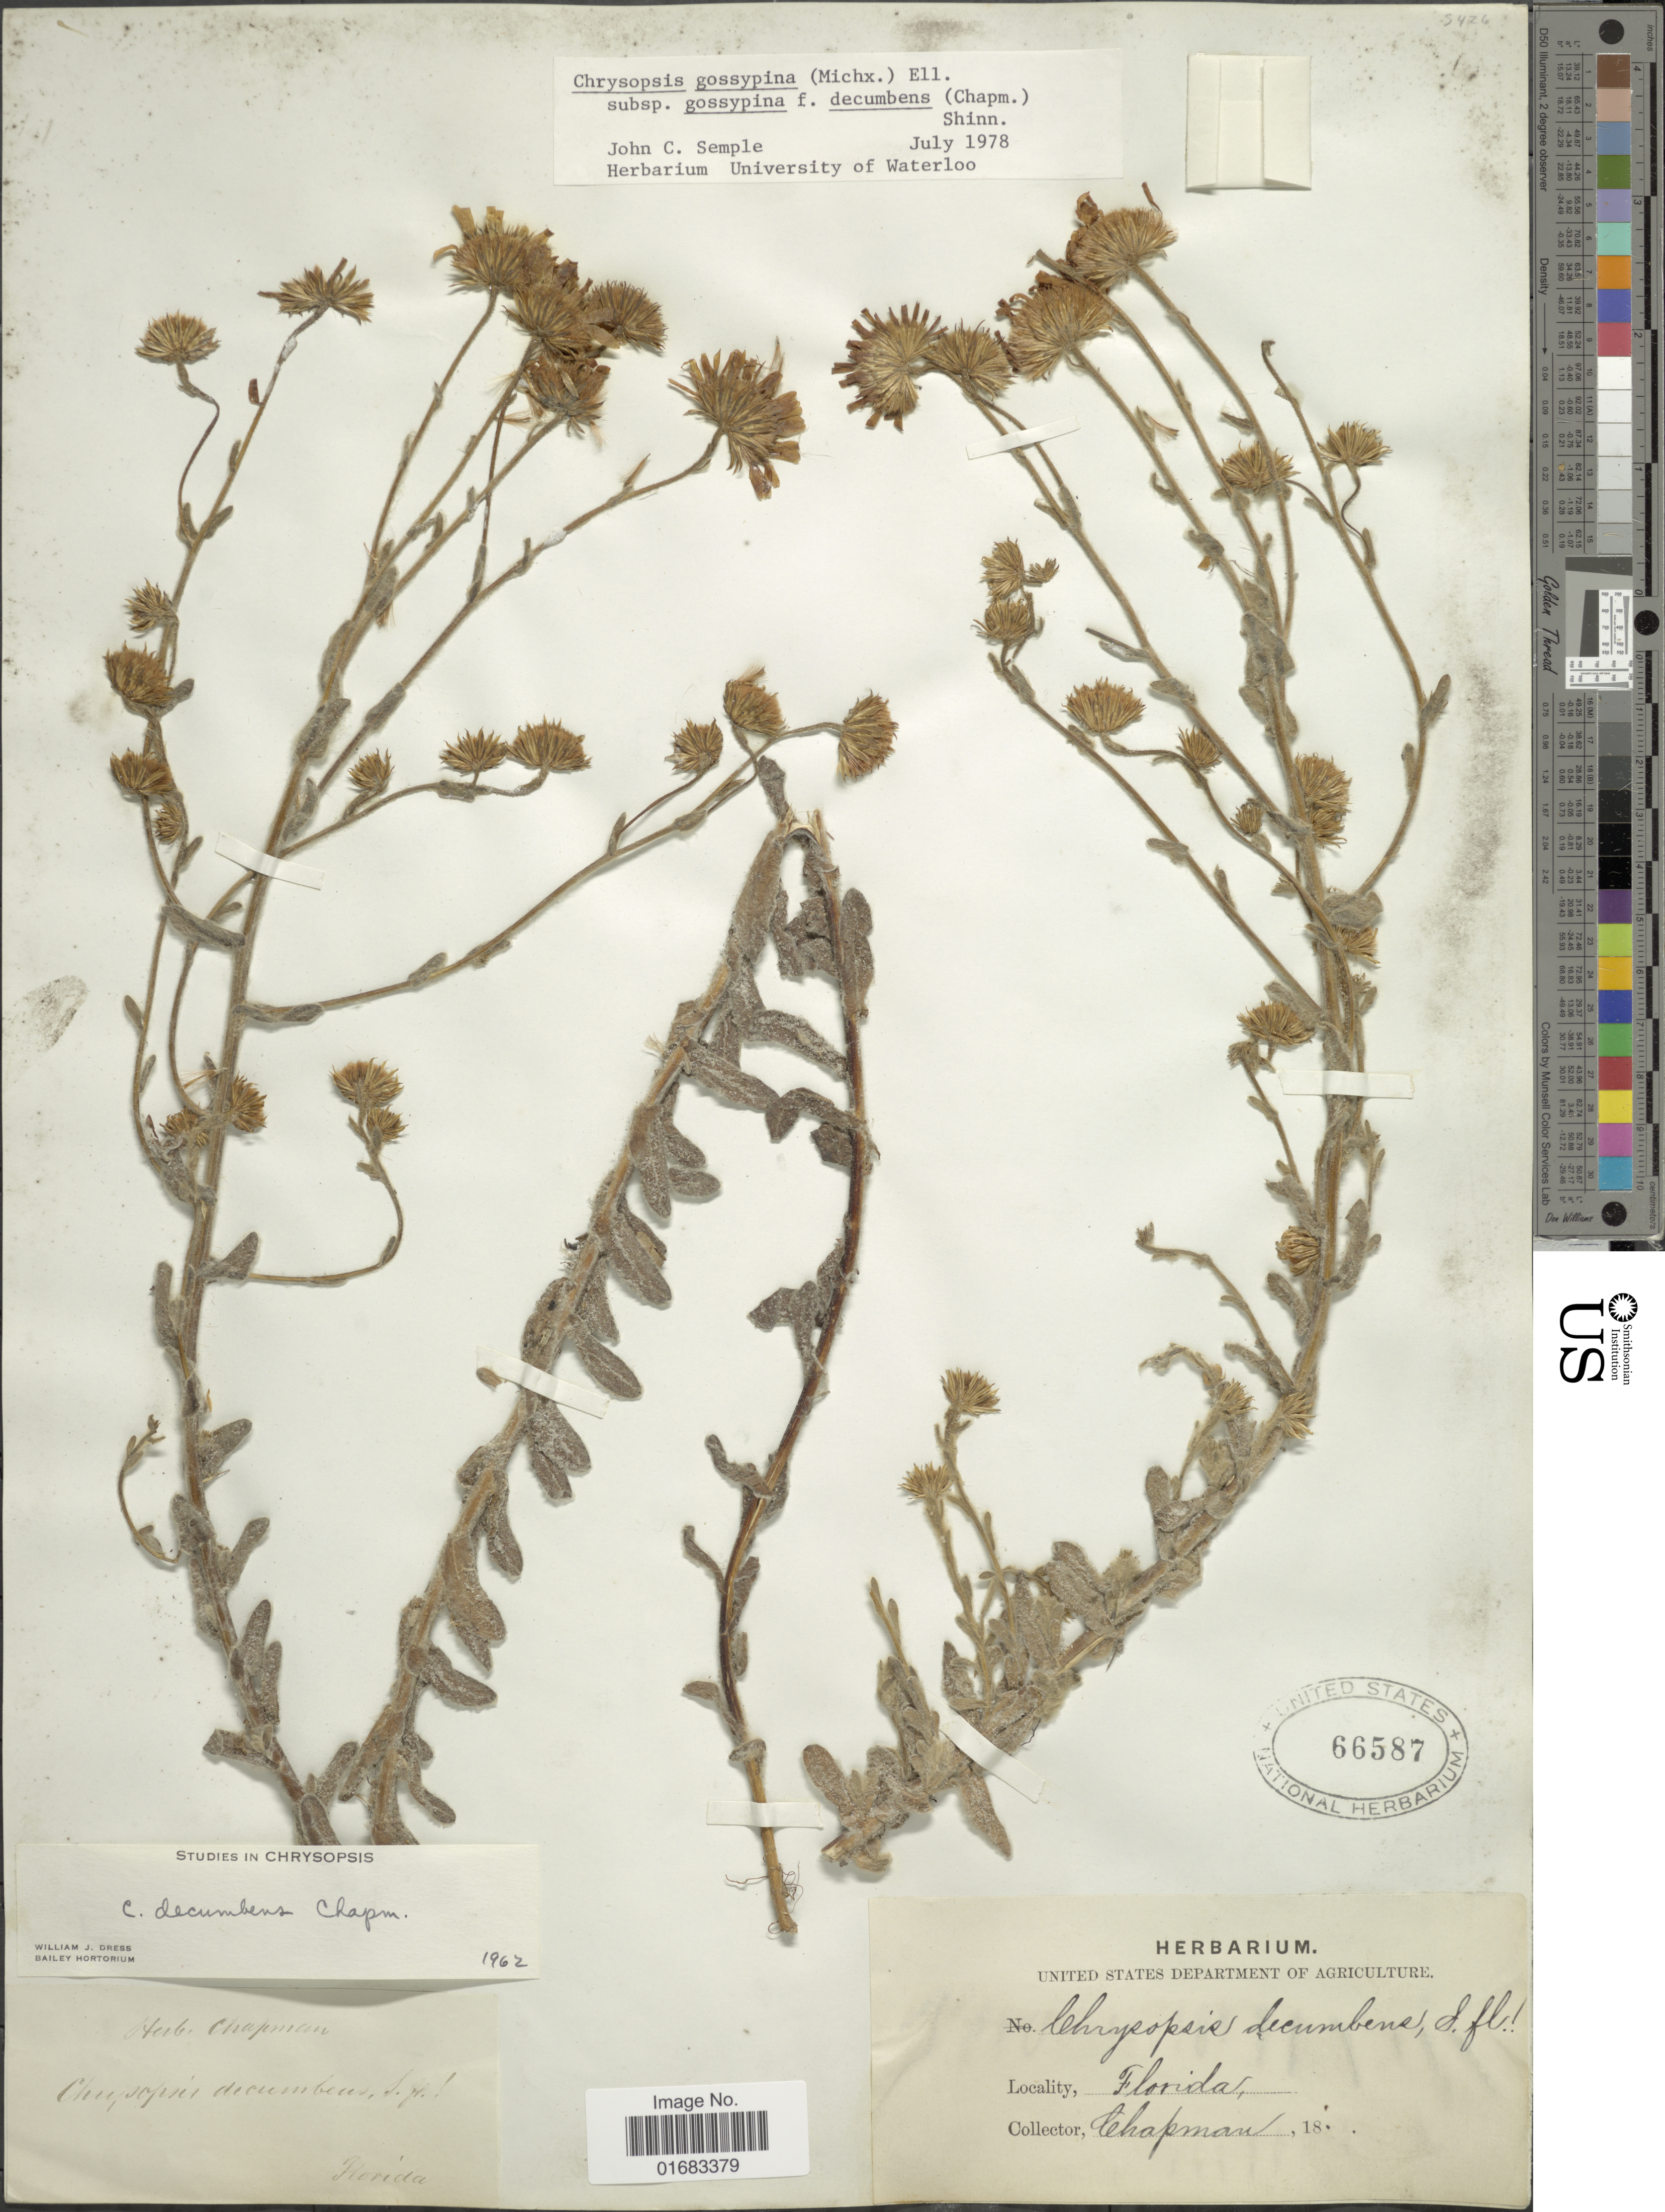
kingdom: Plantae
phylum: Tracheophyta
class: Magnoliopsida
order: Asterales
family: Asteraceae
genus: Chrysopsis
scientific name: Chrysopsis gossypina f. decumbens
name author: (Chapm.) R.K. Godfrey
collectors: A. Chapman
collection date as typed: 18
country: United States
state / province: Florida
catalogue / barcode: US 66587